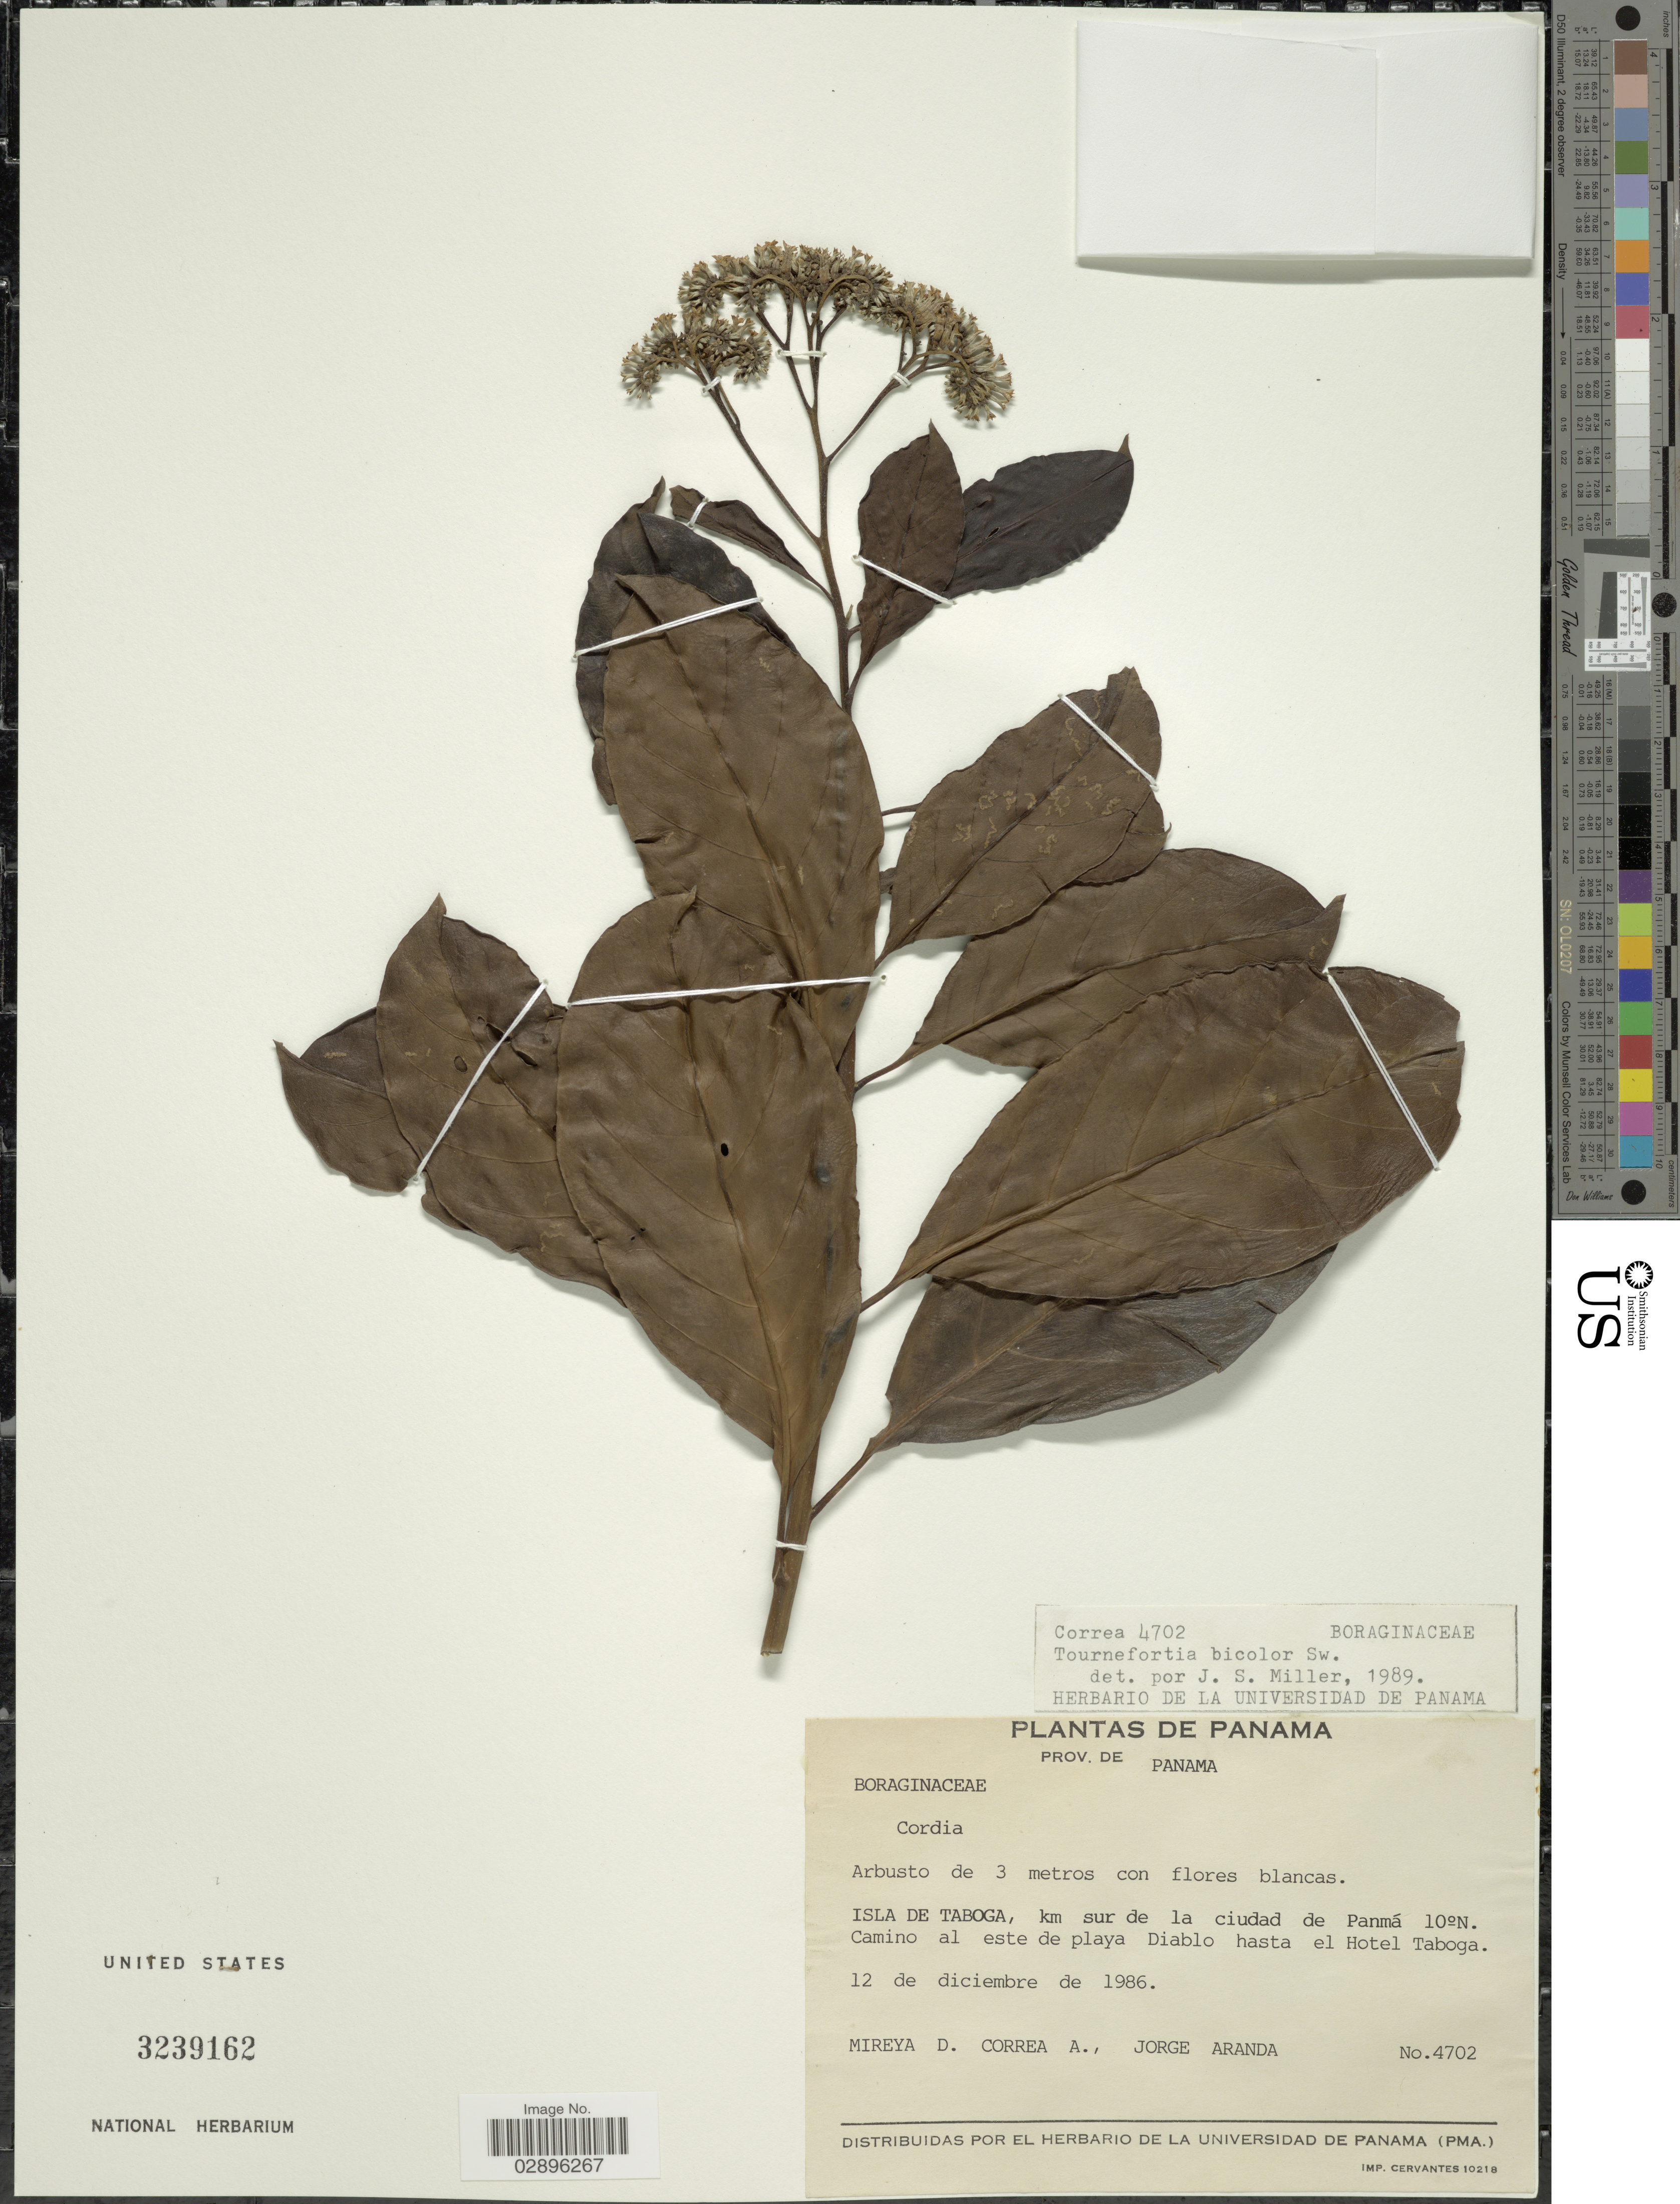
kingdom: Plantae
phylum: Tracheophyta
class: Magnoliopsida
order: Boraginales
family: Heliotropiaceae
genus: Tournefortia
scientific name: Tournefortia bicolor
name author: Sw.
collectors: M. D. Corrêa-A. & J. Aranda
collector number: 4702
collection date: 1986-12-12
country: Panama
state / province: Panamá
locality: Isla de Taboga, km sur de la ciudad de Panmá. Camino al este de playa Diablo hasta el Hotel Taboga.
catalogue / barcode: US 3239162